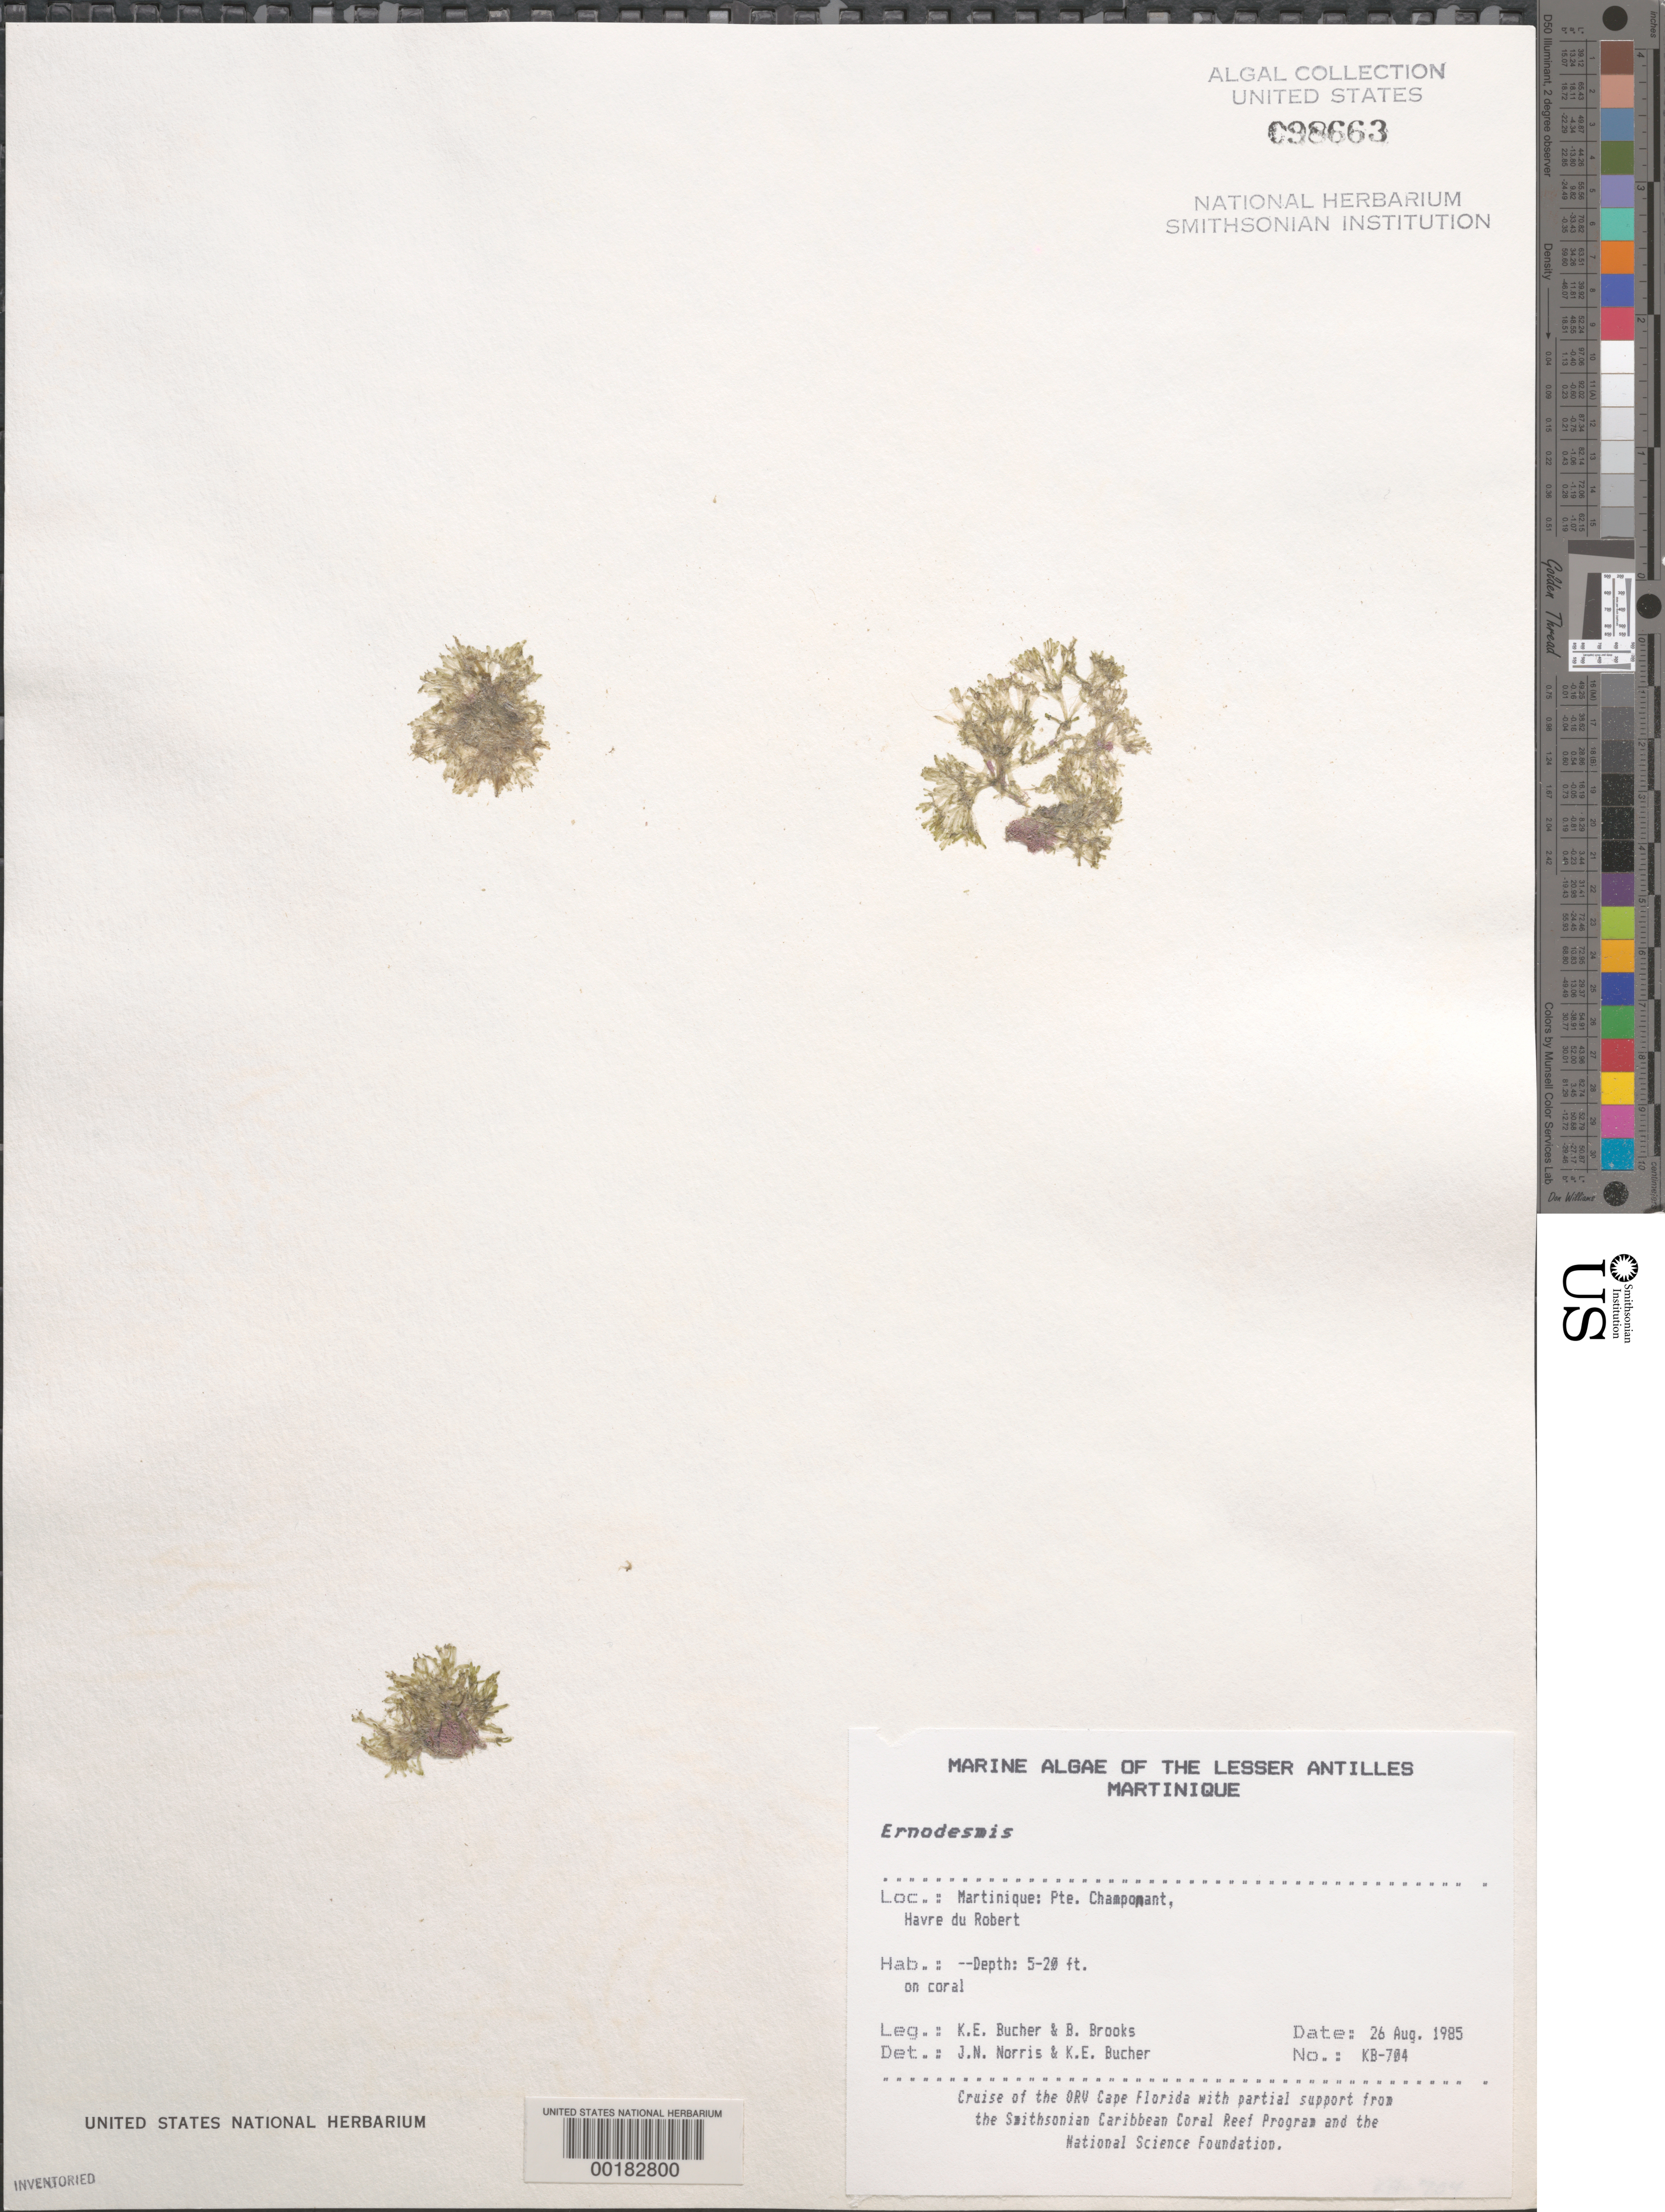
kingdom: Plantae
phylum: Chlorophyta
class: Ulvophyceae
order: Siphonocladales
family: Siphonocladaceae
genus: Ernodesmis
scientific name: Ernodesmis sp.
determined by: Norris, J. N.; Bucher, K. E.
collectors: K. E. Bucher & B. Brooks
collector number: Kb-704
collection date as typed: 26 Aug 1985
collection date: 1985-08-26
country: Martinique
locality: Pointe Champonant, Havre du Robert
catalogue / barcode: US 98663